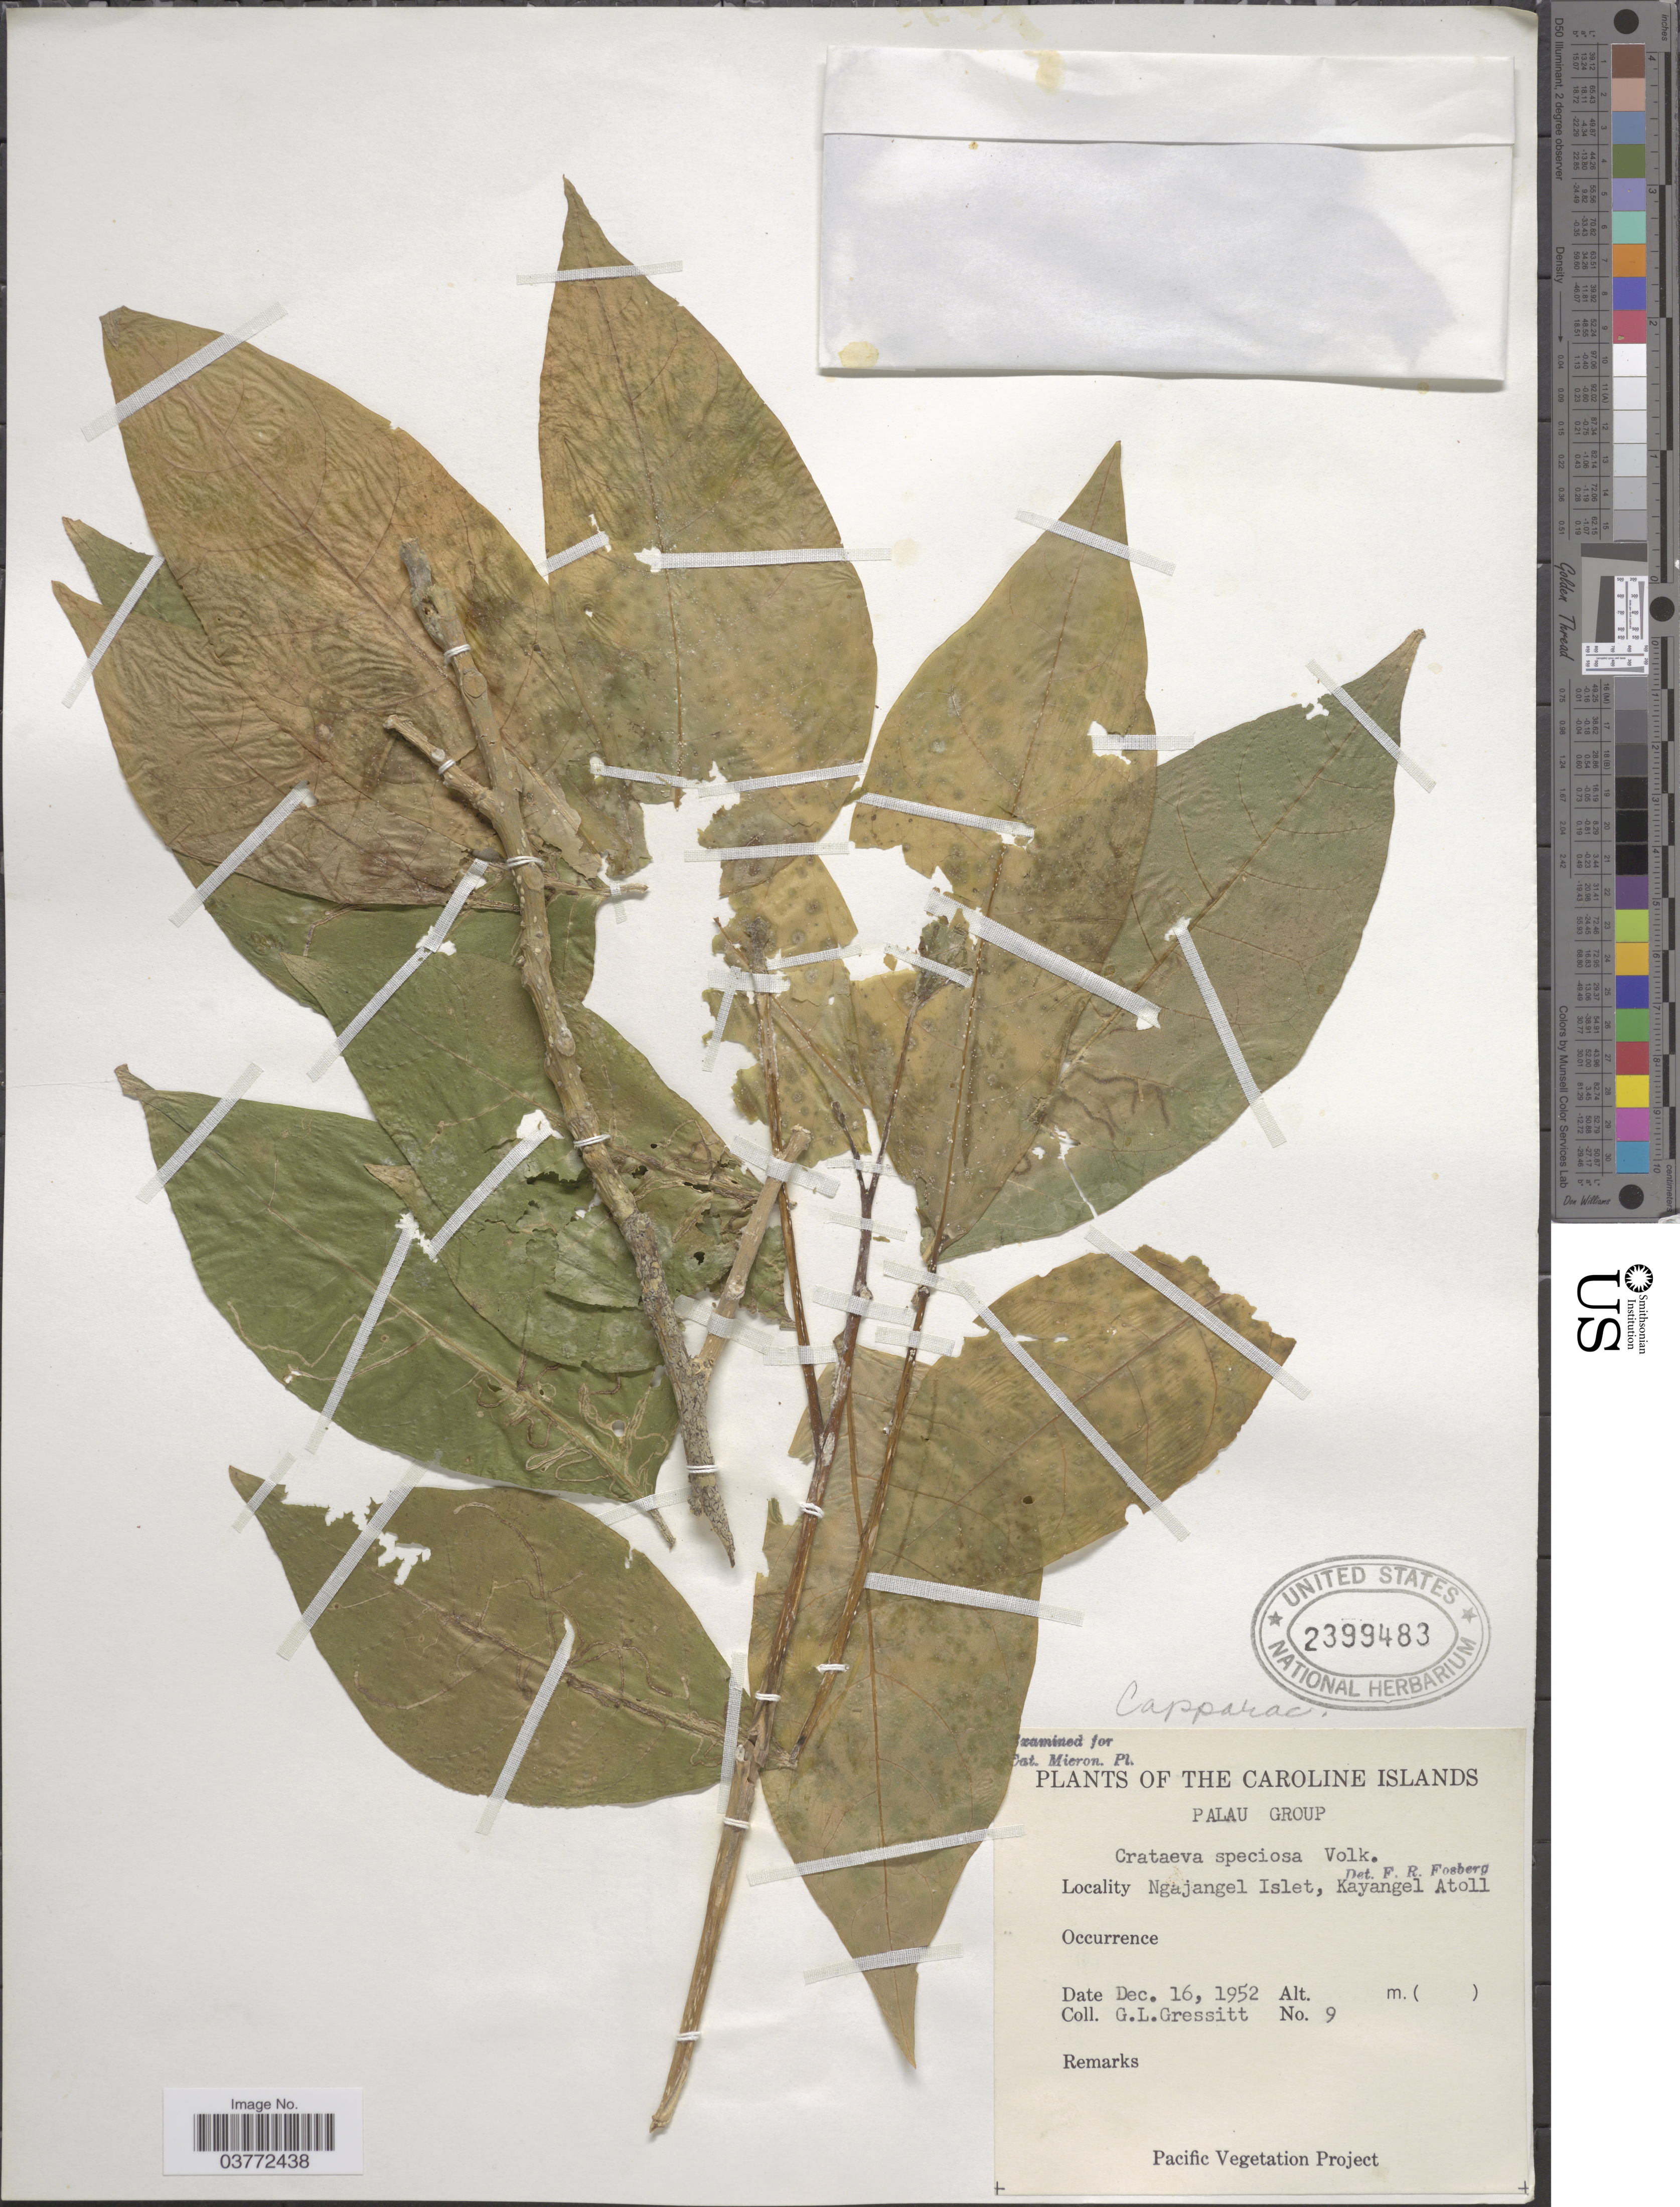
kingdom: Plantae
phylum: Tracheophyta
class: Magnoliopsida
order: Brassicales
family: Capparaceae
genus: Crateva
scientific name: Crateva speciosa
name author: Volkens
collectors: G. Gressitt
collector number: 9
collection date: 1952-12-16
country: Palau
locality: The Caroline Islands. Palau Group. Ngajangel Islet, Kayangel Atoll.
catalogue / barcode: US 2399483